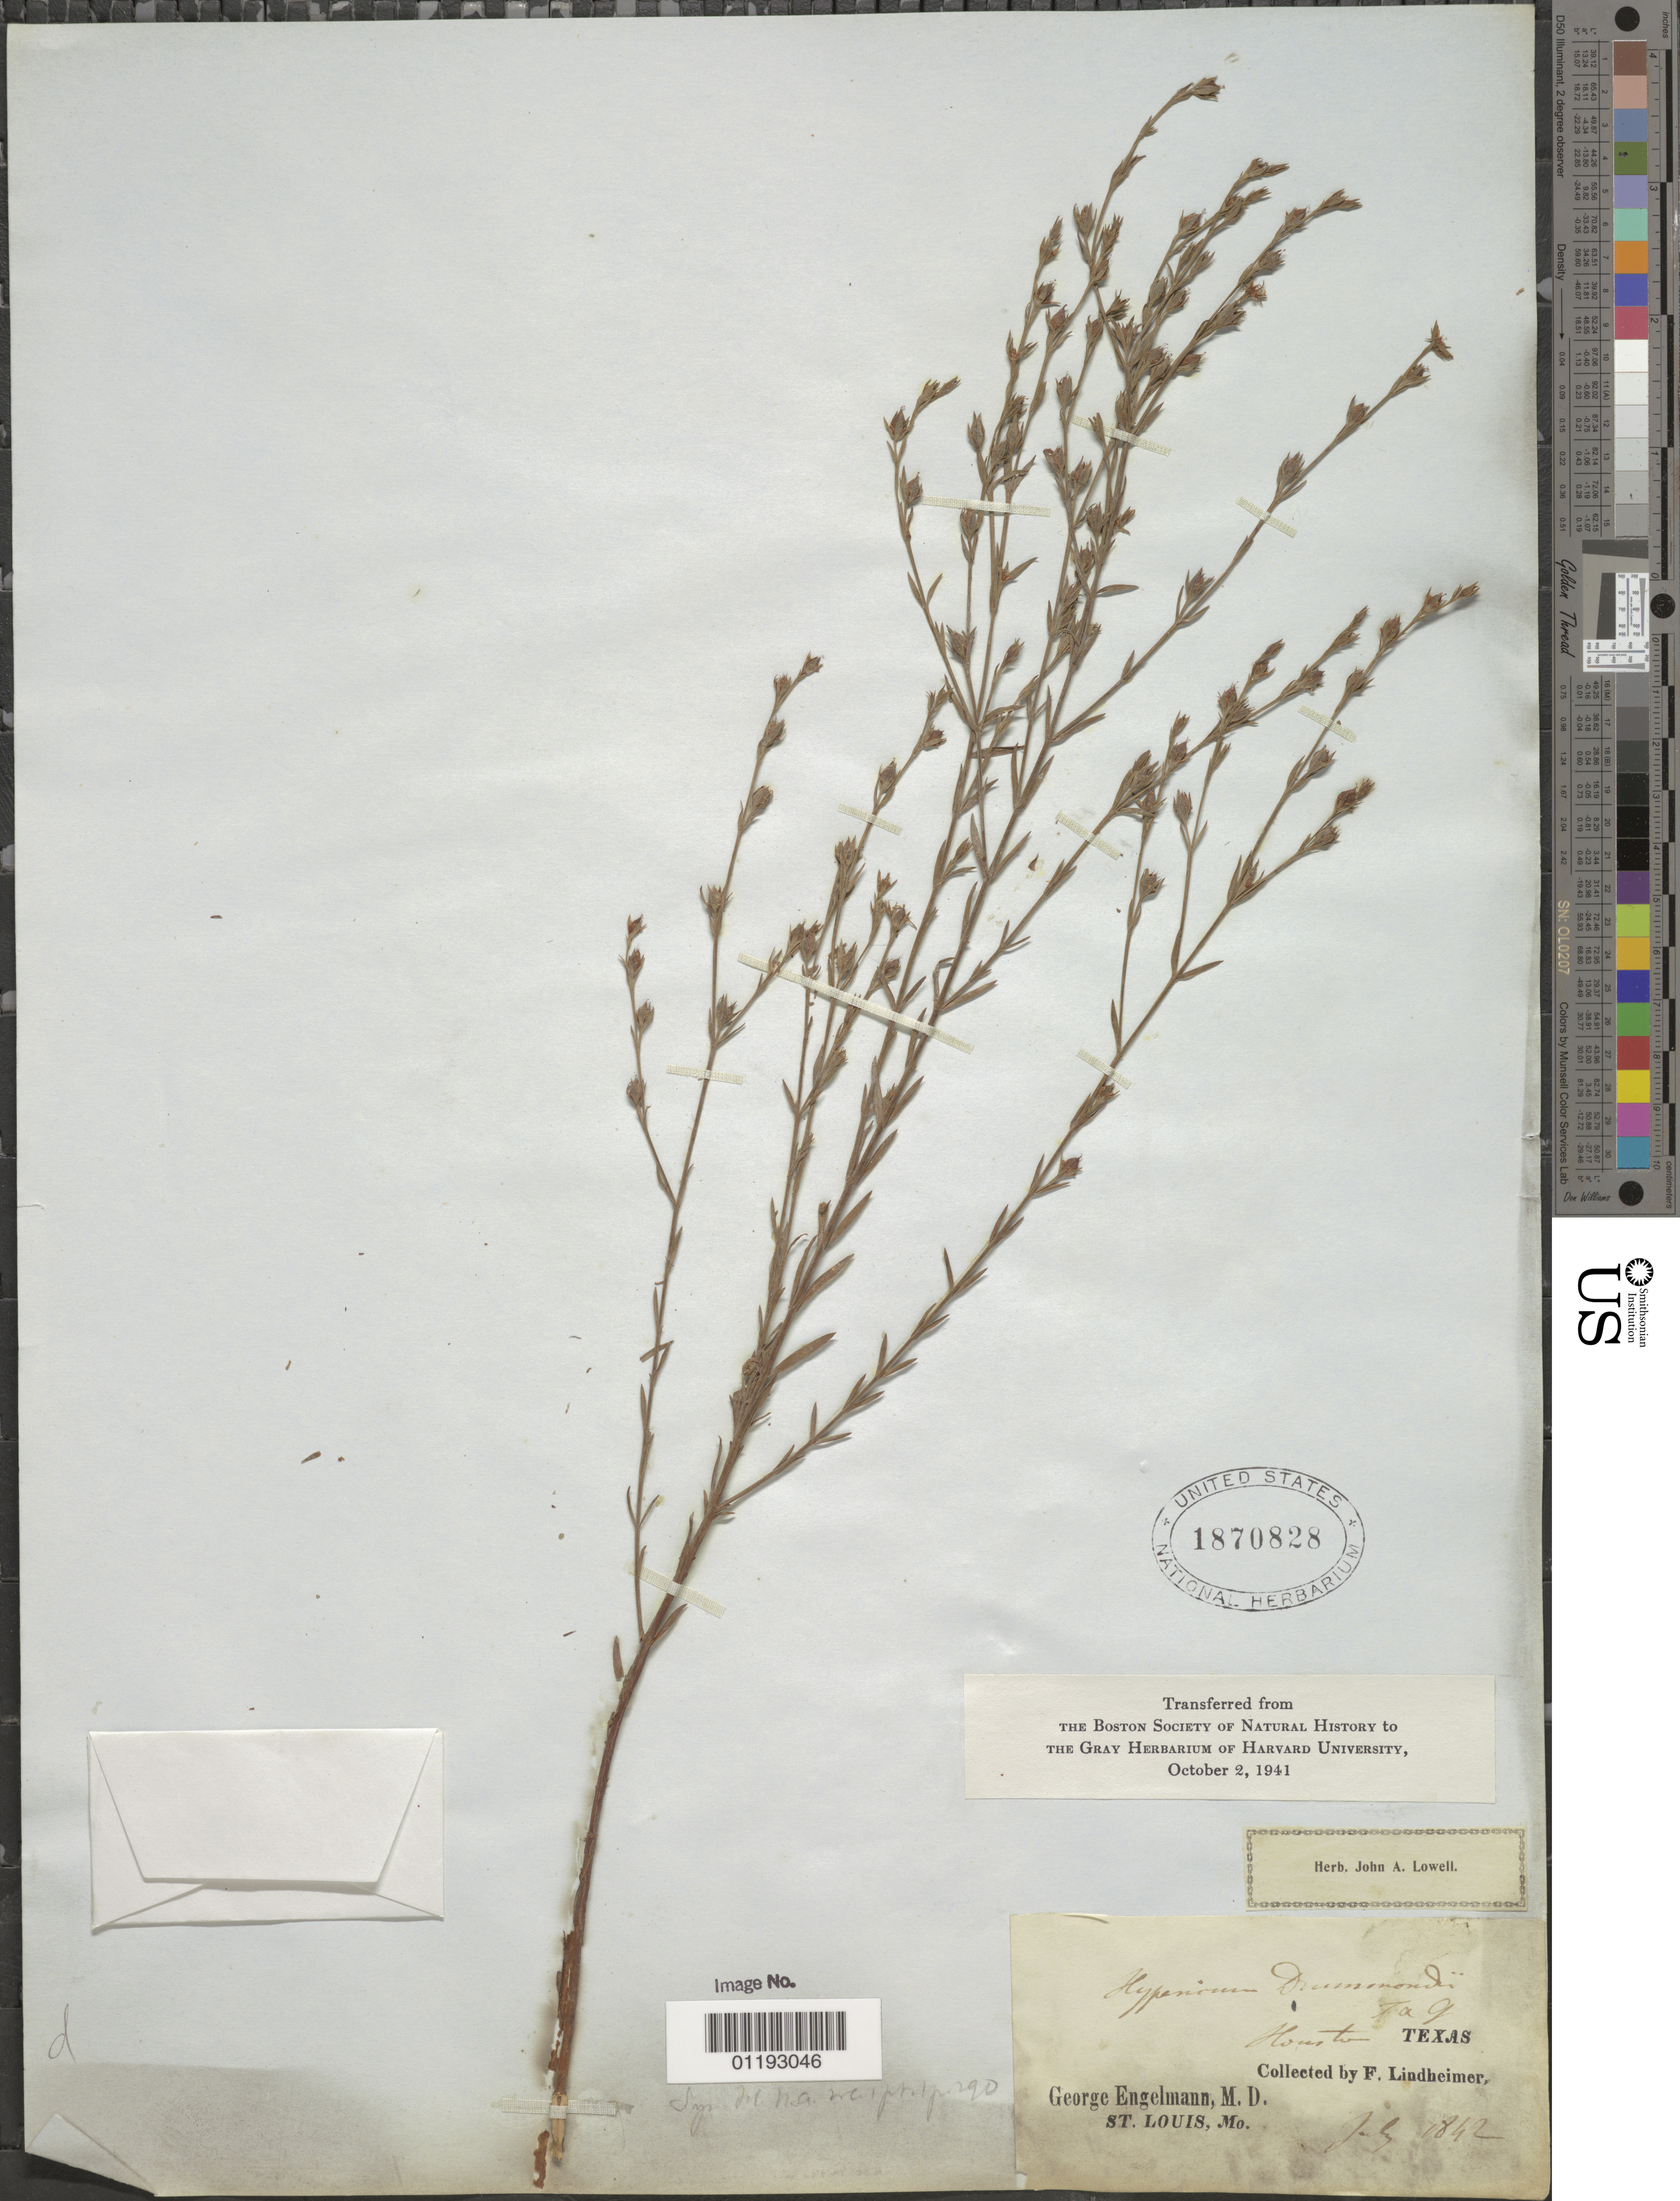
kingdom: Plantae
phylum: Tracheophyta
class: Magnoliopsida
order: Malpighiales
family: Hypericaceae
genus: Hypericum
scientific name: Hypericum drummondii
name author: (Grev. & Hook.) Torr. & A. Gray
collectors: F. Lindheimer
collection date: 1842-07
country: United States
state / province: Texas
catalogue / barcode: US 1870828